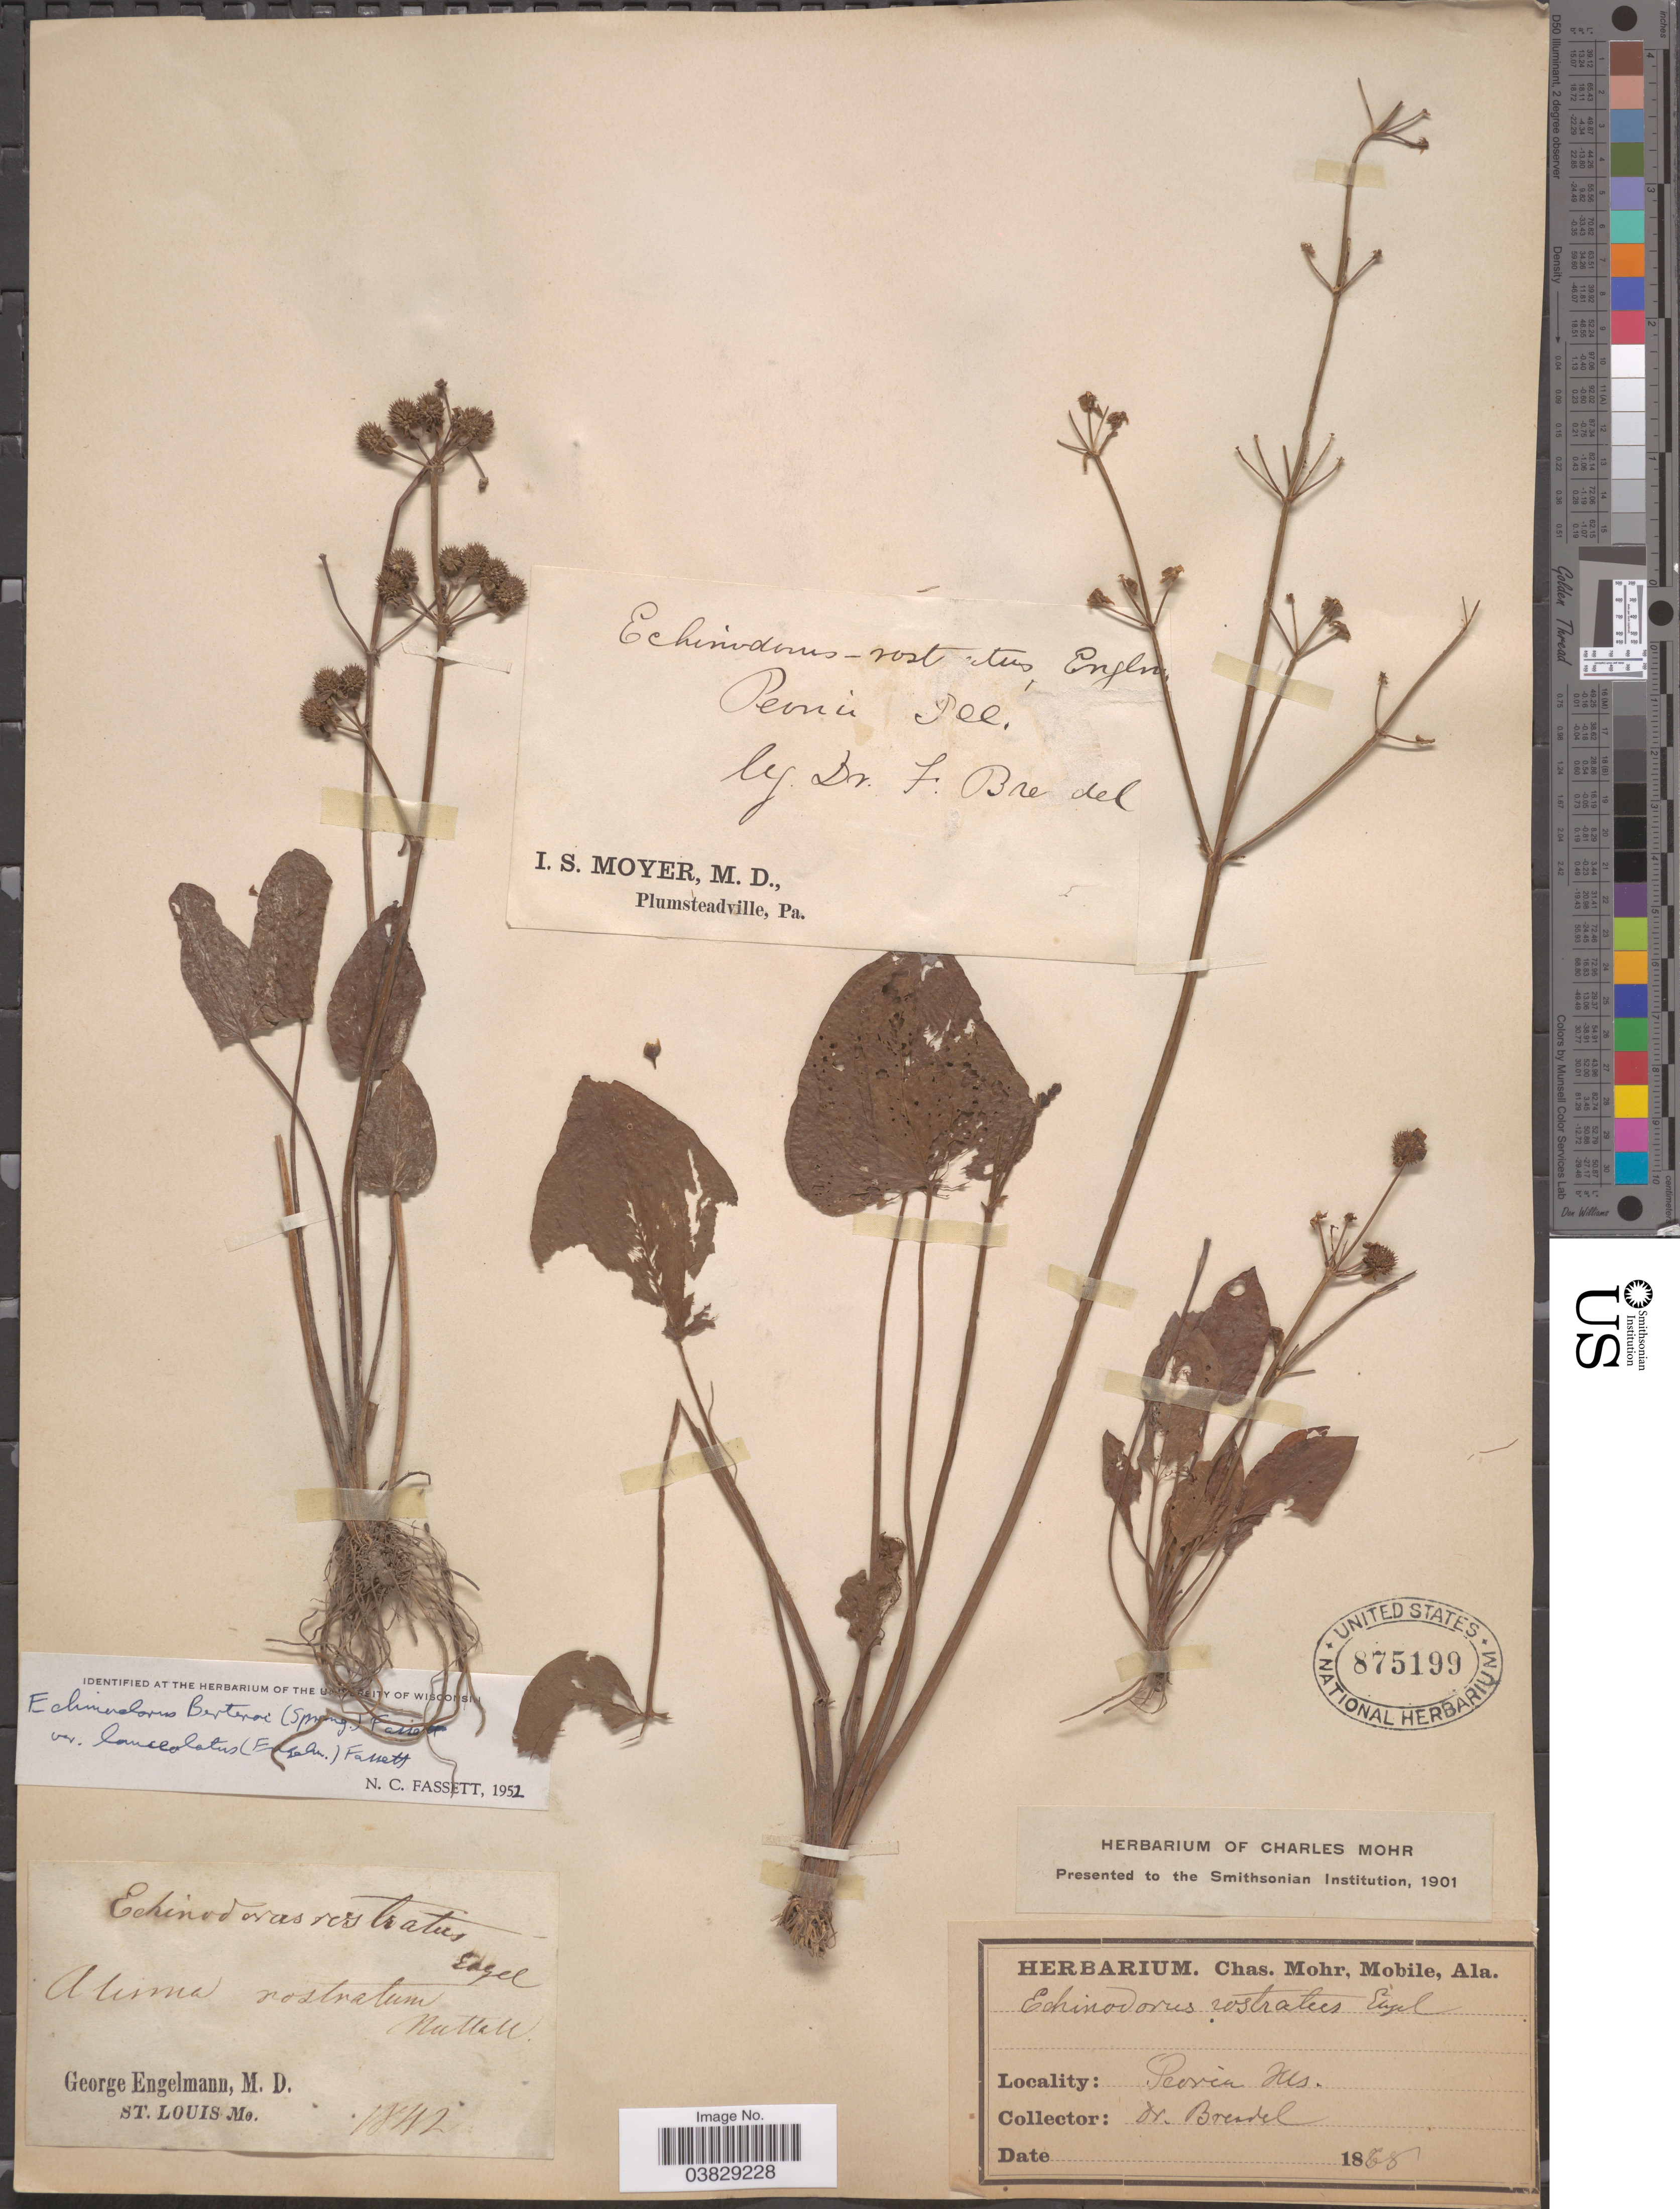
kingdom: Plantae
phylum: Tracheophyta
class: Liliopsida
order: Alismatales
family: Alismataceae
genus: Echinodorus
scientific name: Echinodorus berteroi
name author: (Spreng.) Fassett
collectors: F. Brendel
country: United States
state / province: Illinois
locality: Peoria.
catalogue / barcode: US 875199